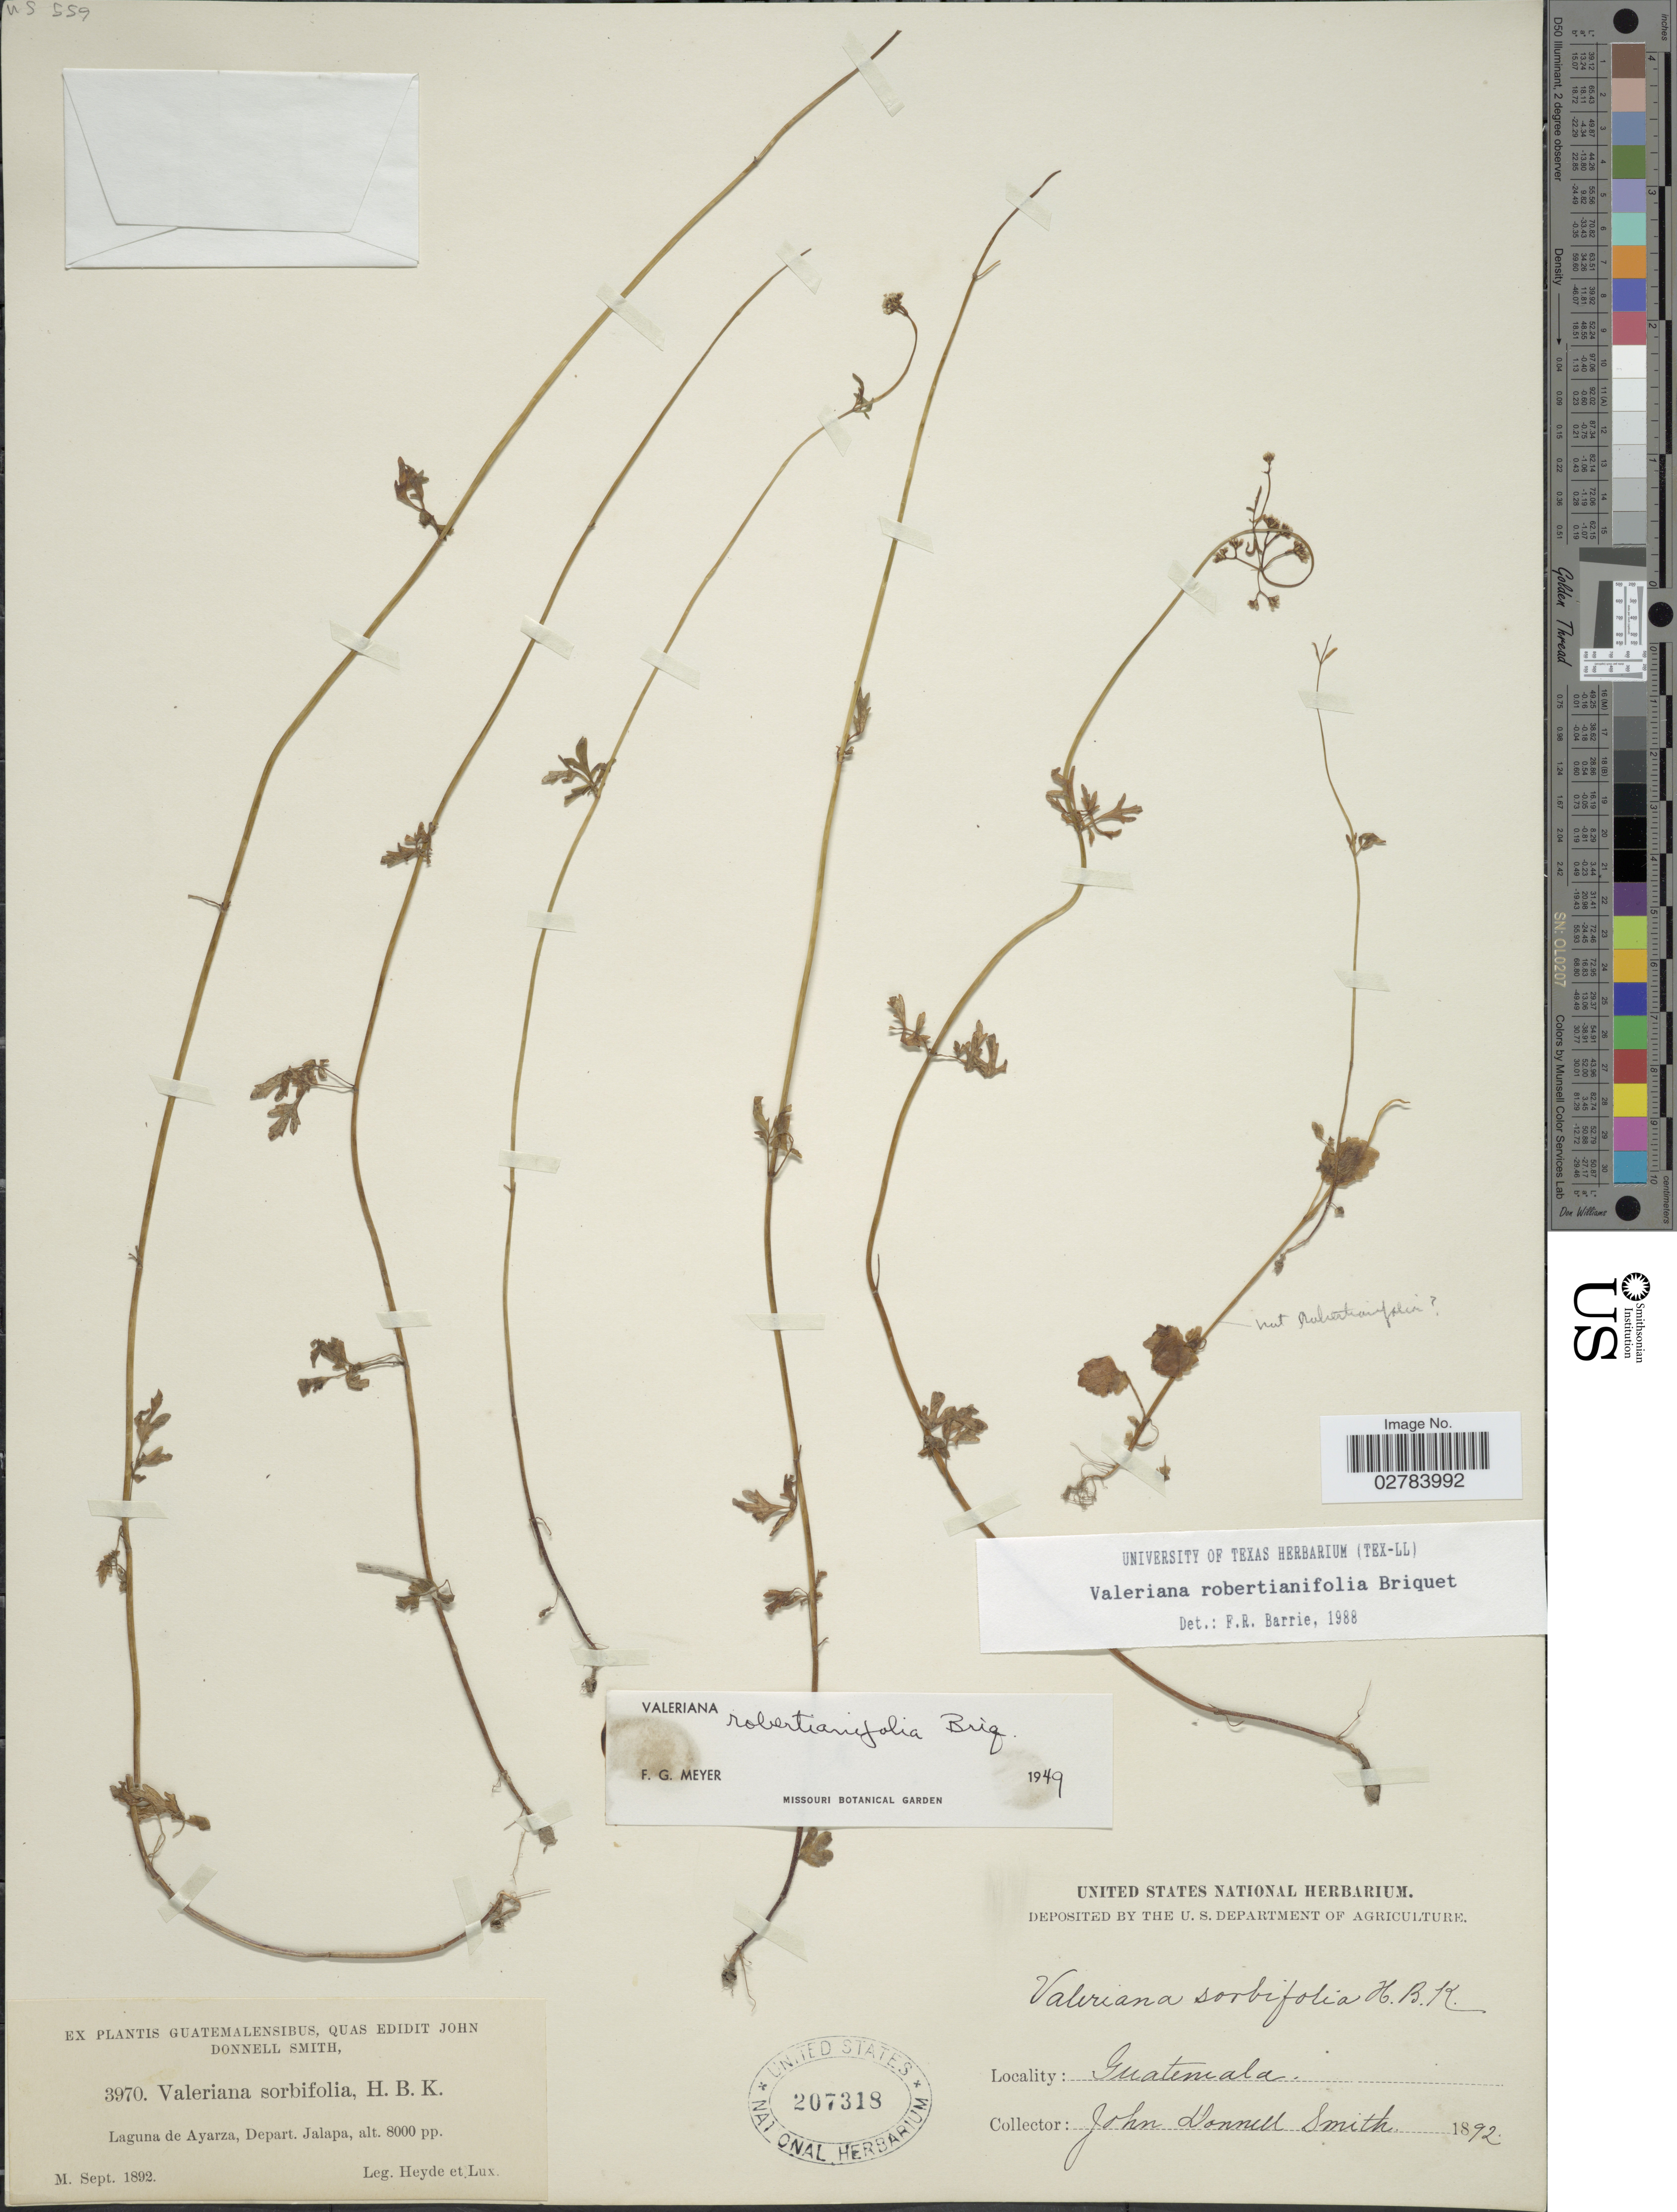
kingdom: Plantae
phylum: Tracheophyta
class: Magnoliopsida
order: Dipsacales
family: Caprifoliaceae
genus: Valeriana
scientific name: Valeriana robertianifolia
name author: Briq.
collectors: Heyde & Lux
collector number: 3970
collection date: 1892-09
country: Guatemala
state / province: Jalapa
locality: Laguna de Ayarza, Depart. Jalapa.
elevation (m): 2438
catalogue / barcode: US 207318